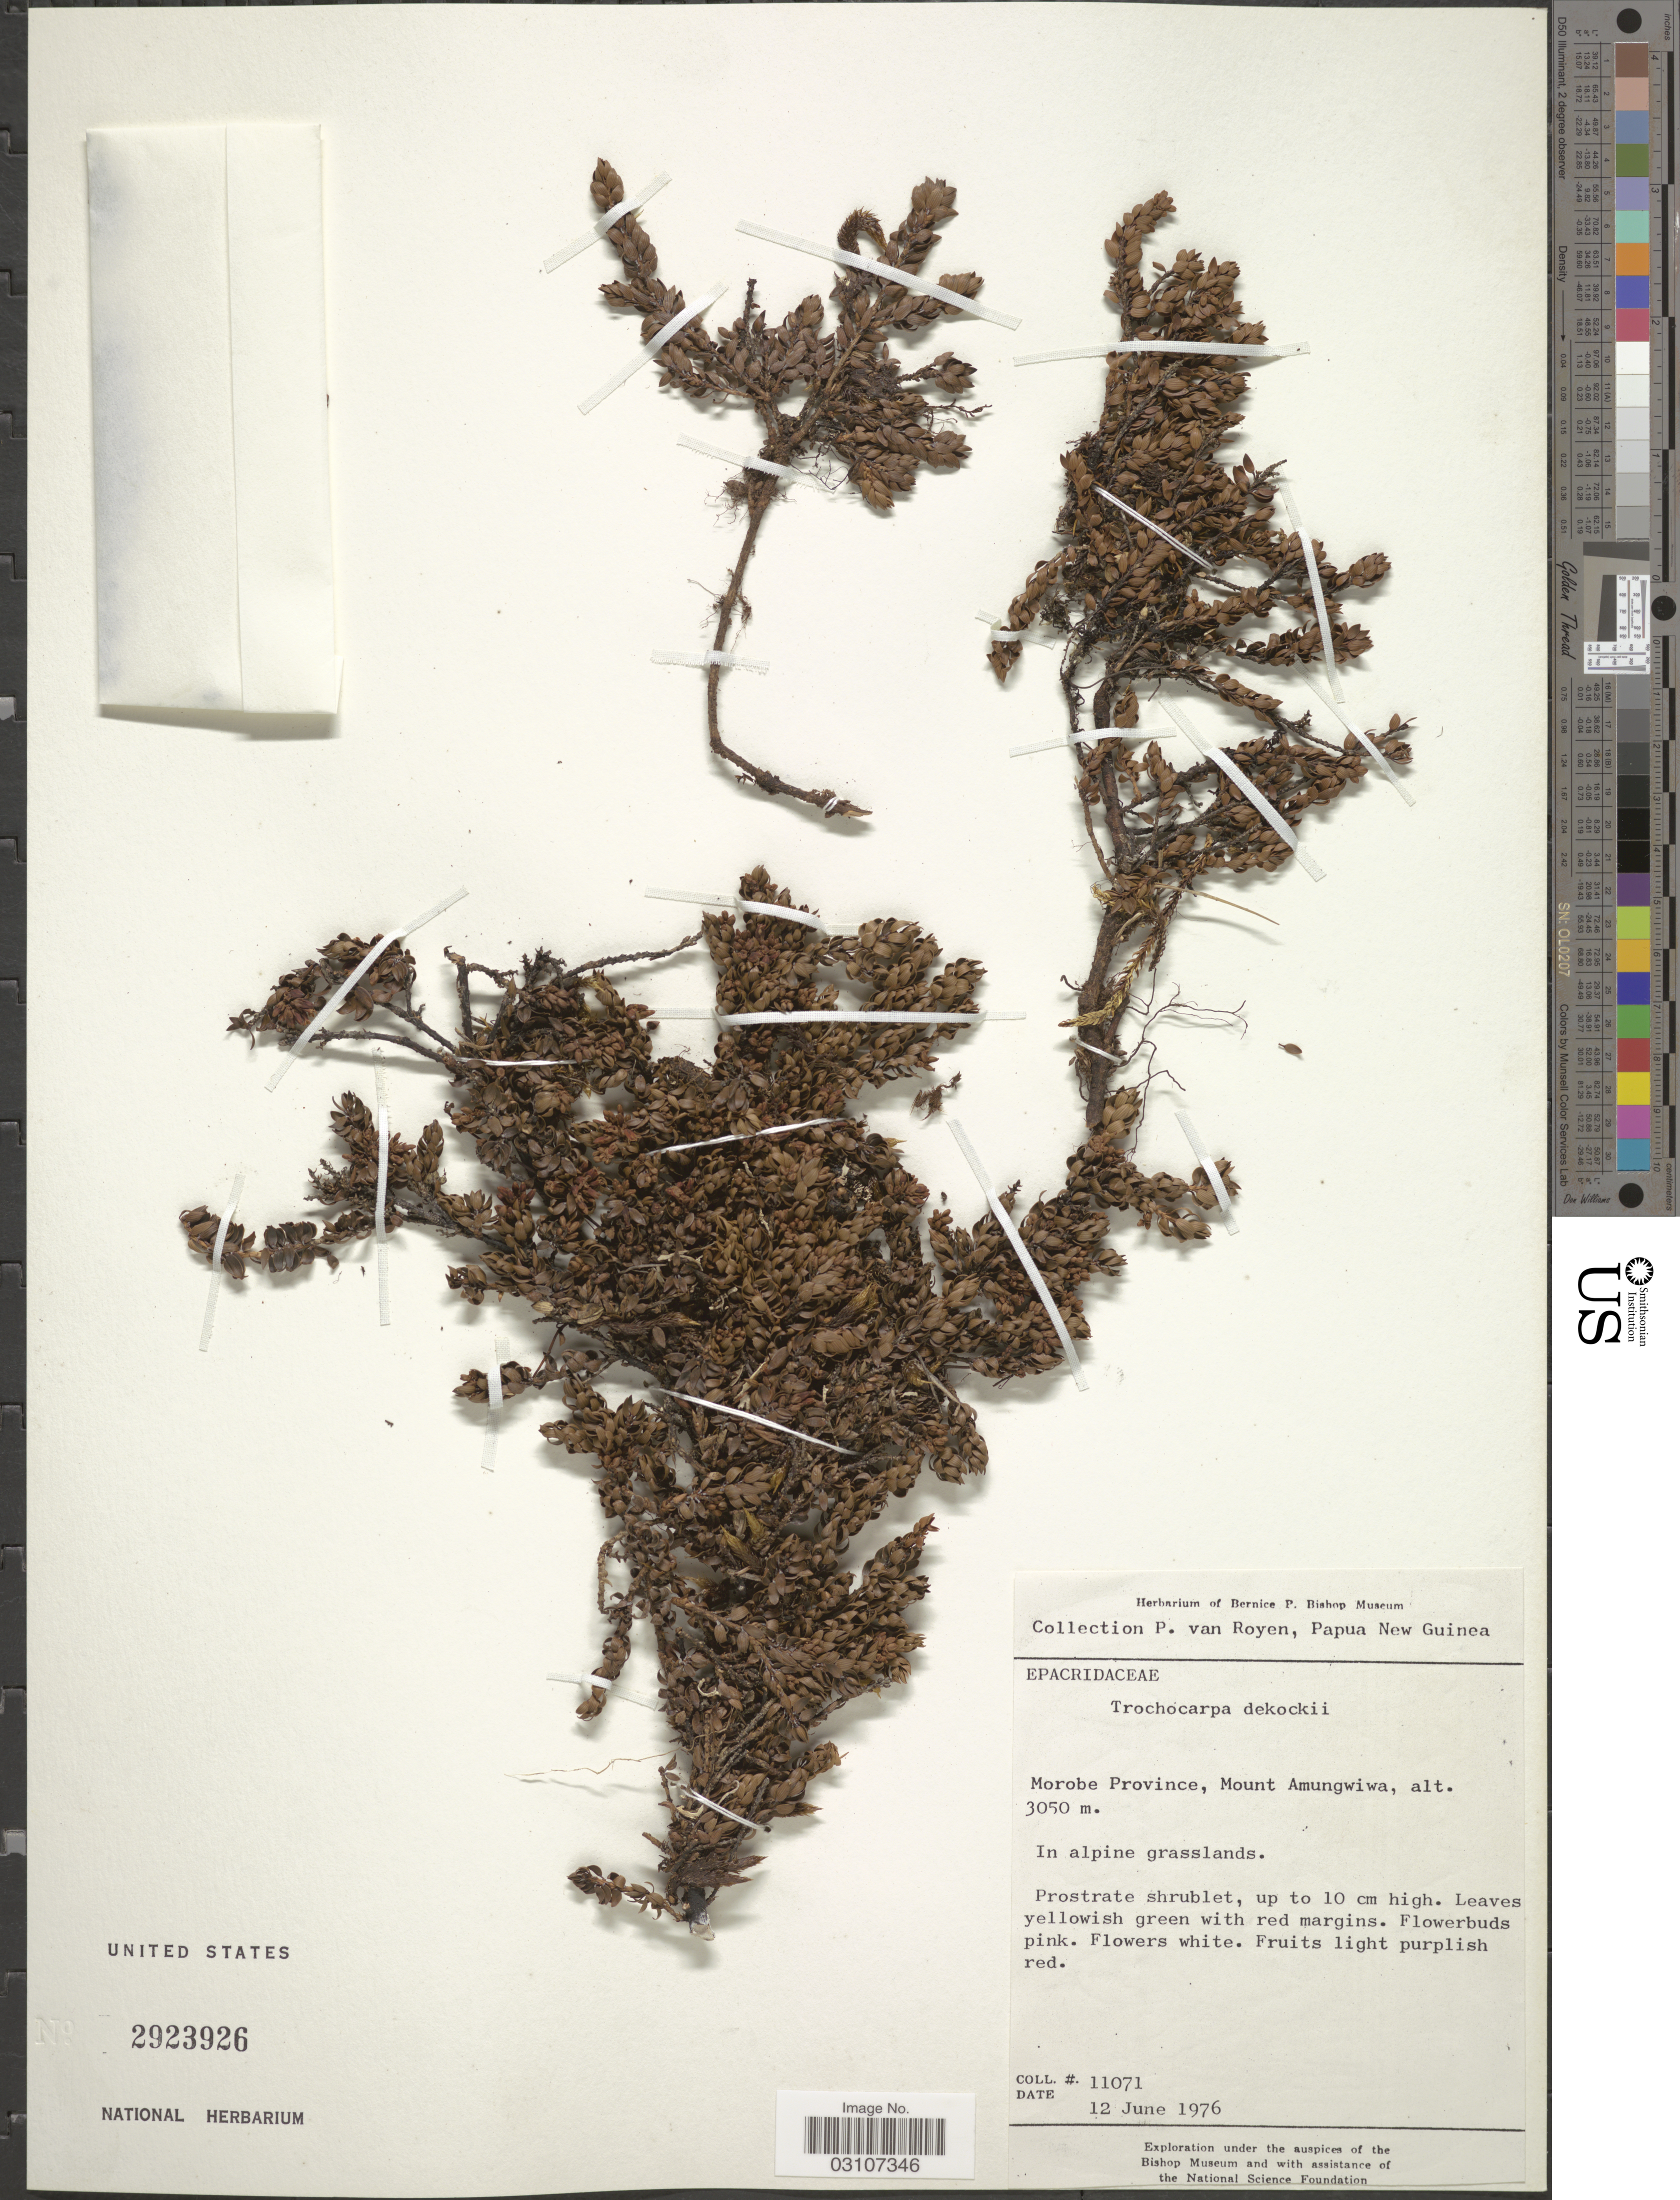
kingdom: Plantae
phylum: Tracheophyta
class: Magnoliopsida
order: Ericales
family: Ericaceae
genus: Trochocarpa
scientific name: Trochocarpa dekockii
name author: (J.J. Sm.) H.J. Lam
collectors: P. van Royen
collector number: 11071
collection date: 1976-06-12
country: Papua New Guinea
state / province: Morobe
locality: Mount Amungwiwa.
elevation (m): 3050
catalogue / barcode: US 2923926